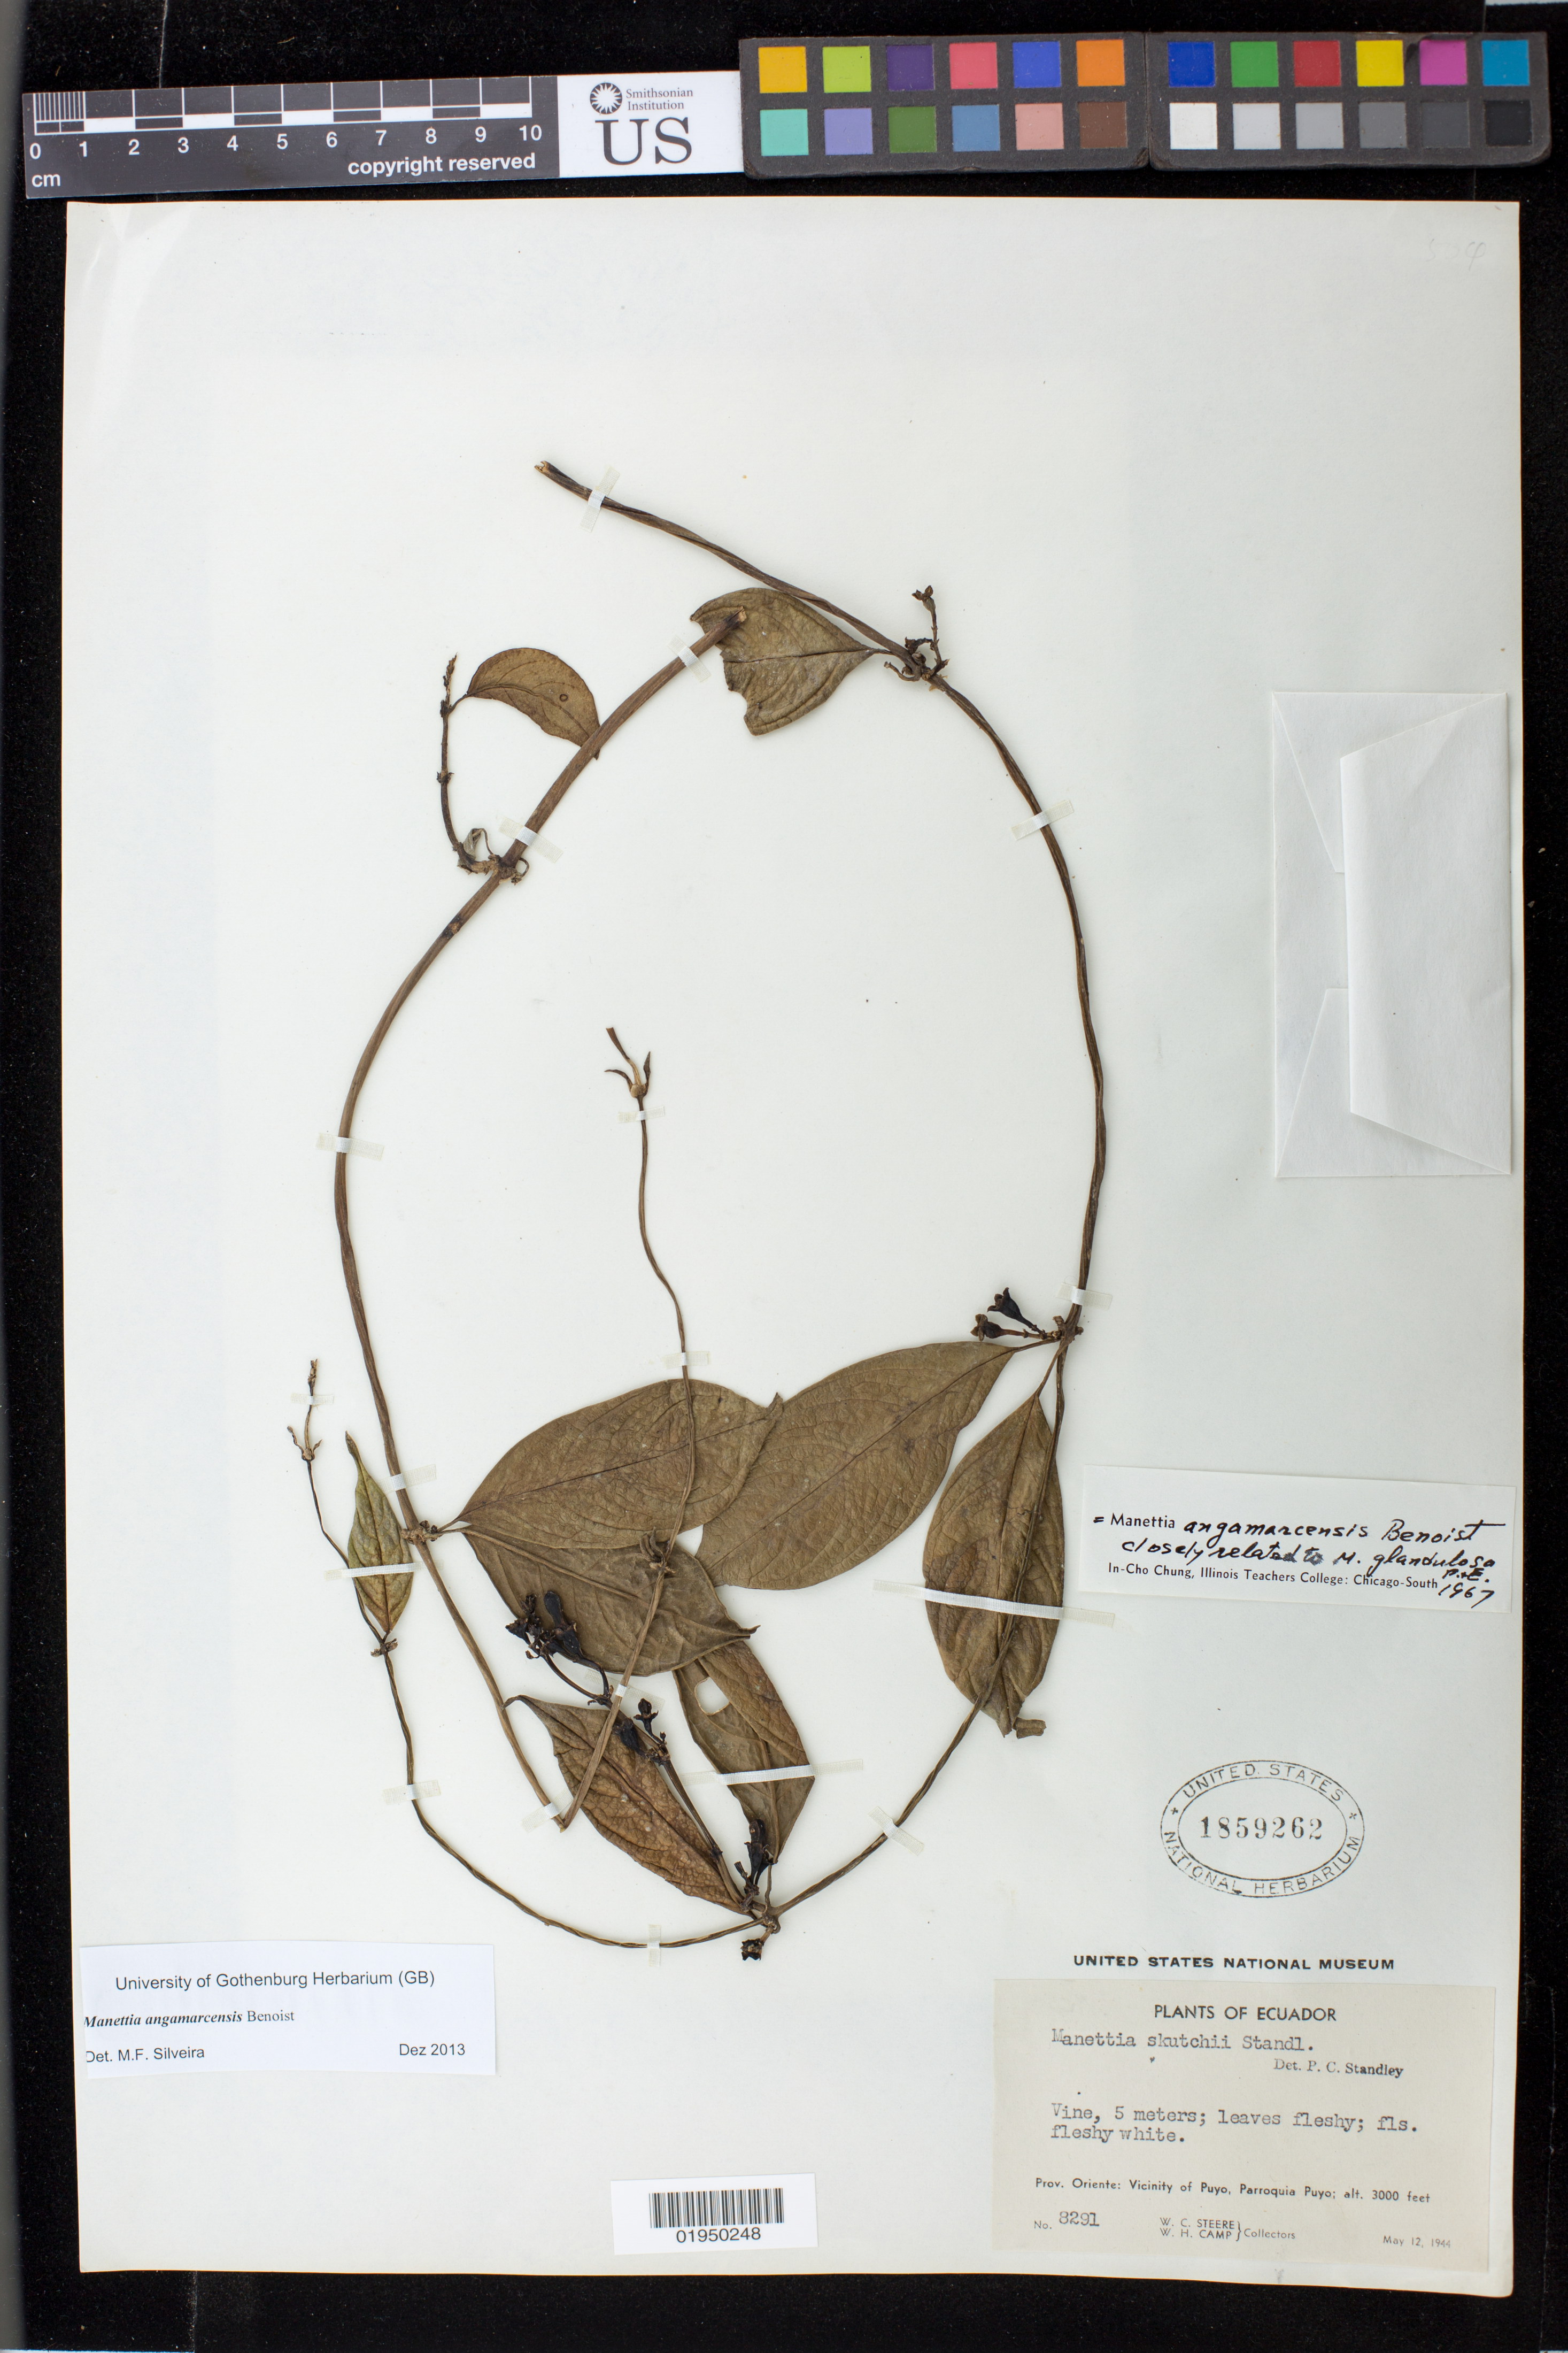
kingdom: Plantae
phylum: Tracheophyta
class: Magnoliopsida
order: Gentianales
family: Rubiaceae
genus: Manettia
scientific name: Manettia angamarcensis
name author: Benoist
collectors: W. C. Steere & W. H. Camp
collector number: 8291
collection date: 1944-05-12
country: Ecuador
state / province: Pastaza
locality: Prov, Oriente: Vicinity of Puyo, Parraquia Puyo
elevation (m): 914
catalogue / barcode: US 1859268